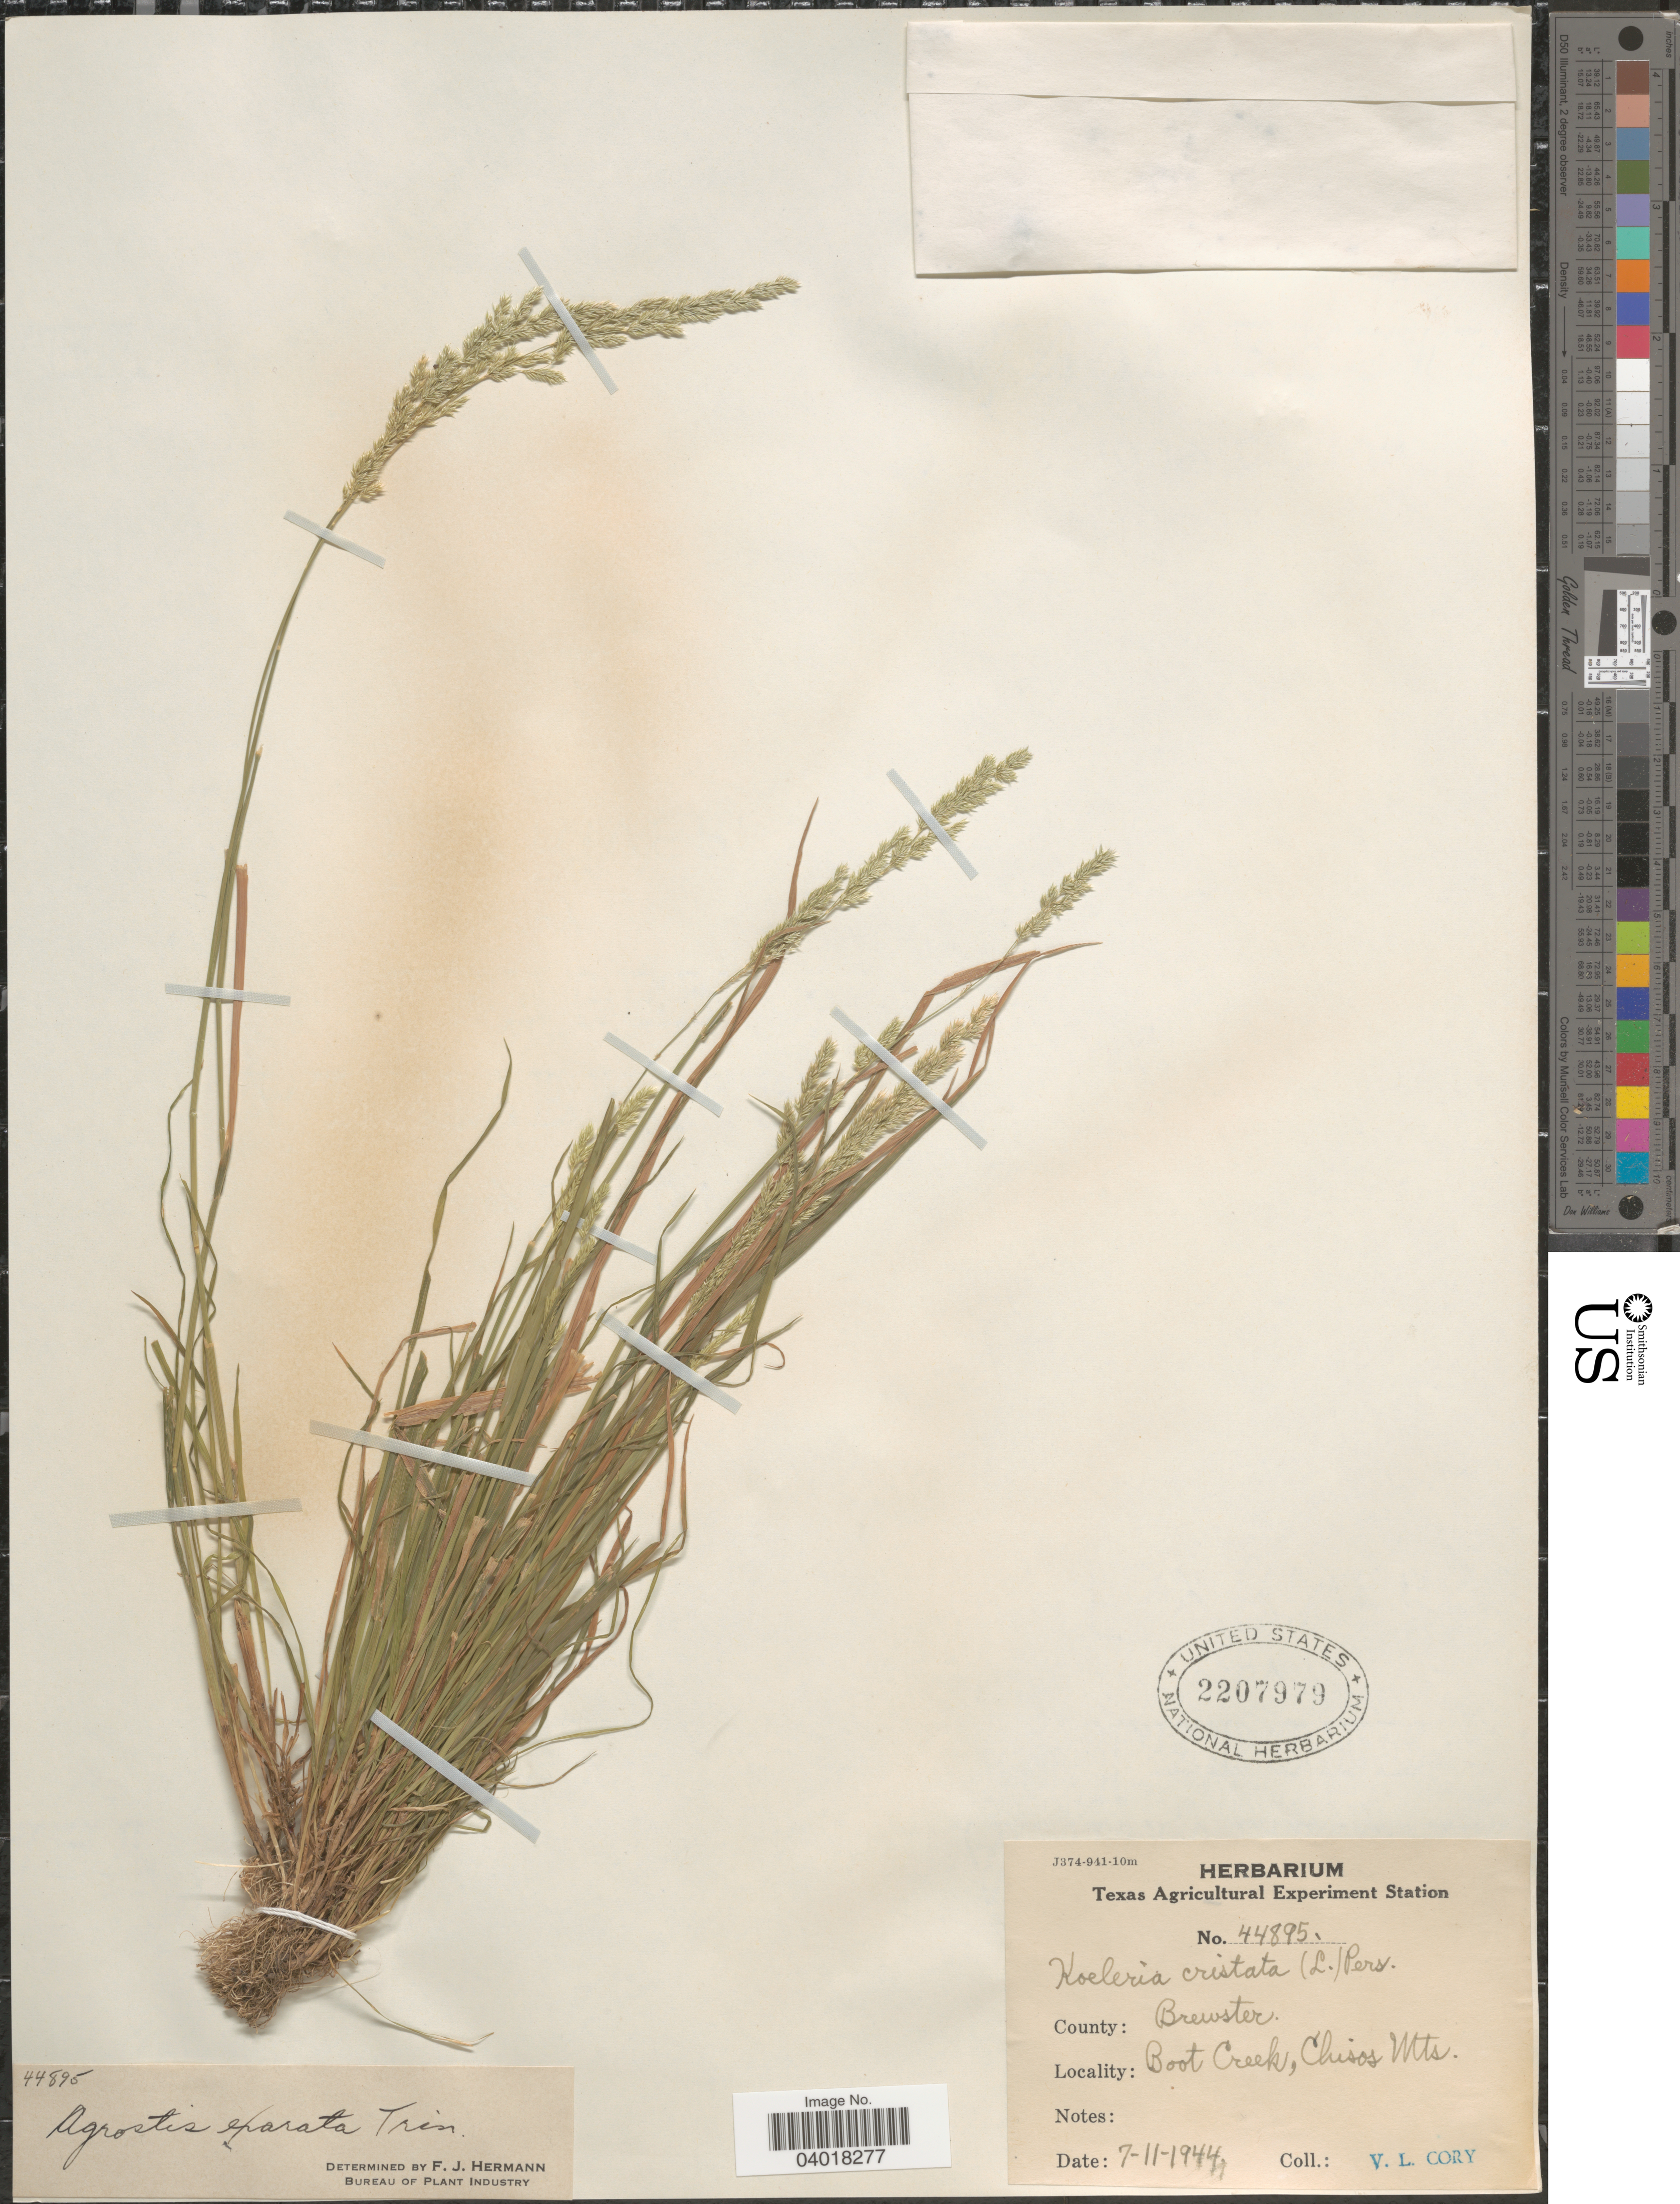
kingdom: Plantae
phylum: Tracheophyta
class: Liliopsida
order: Poales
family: Poaceae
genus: Agrostis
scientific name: Agrostis exarata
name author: Trin.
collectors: V. Cory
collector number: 44895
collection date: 1944-07-11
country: United States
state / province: Texas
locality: County: Brewster. Boot Creek, Chisos Mts.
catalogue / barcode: US 2207979